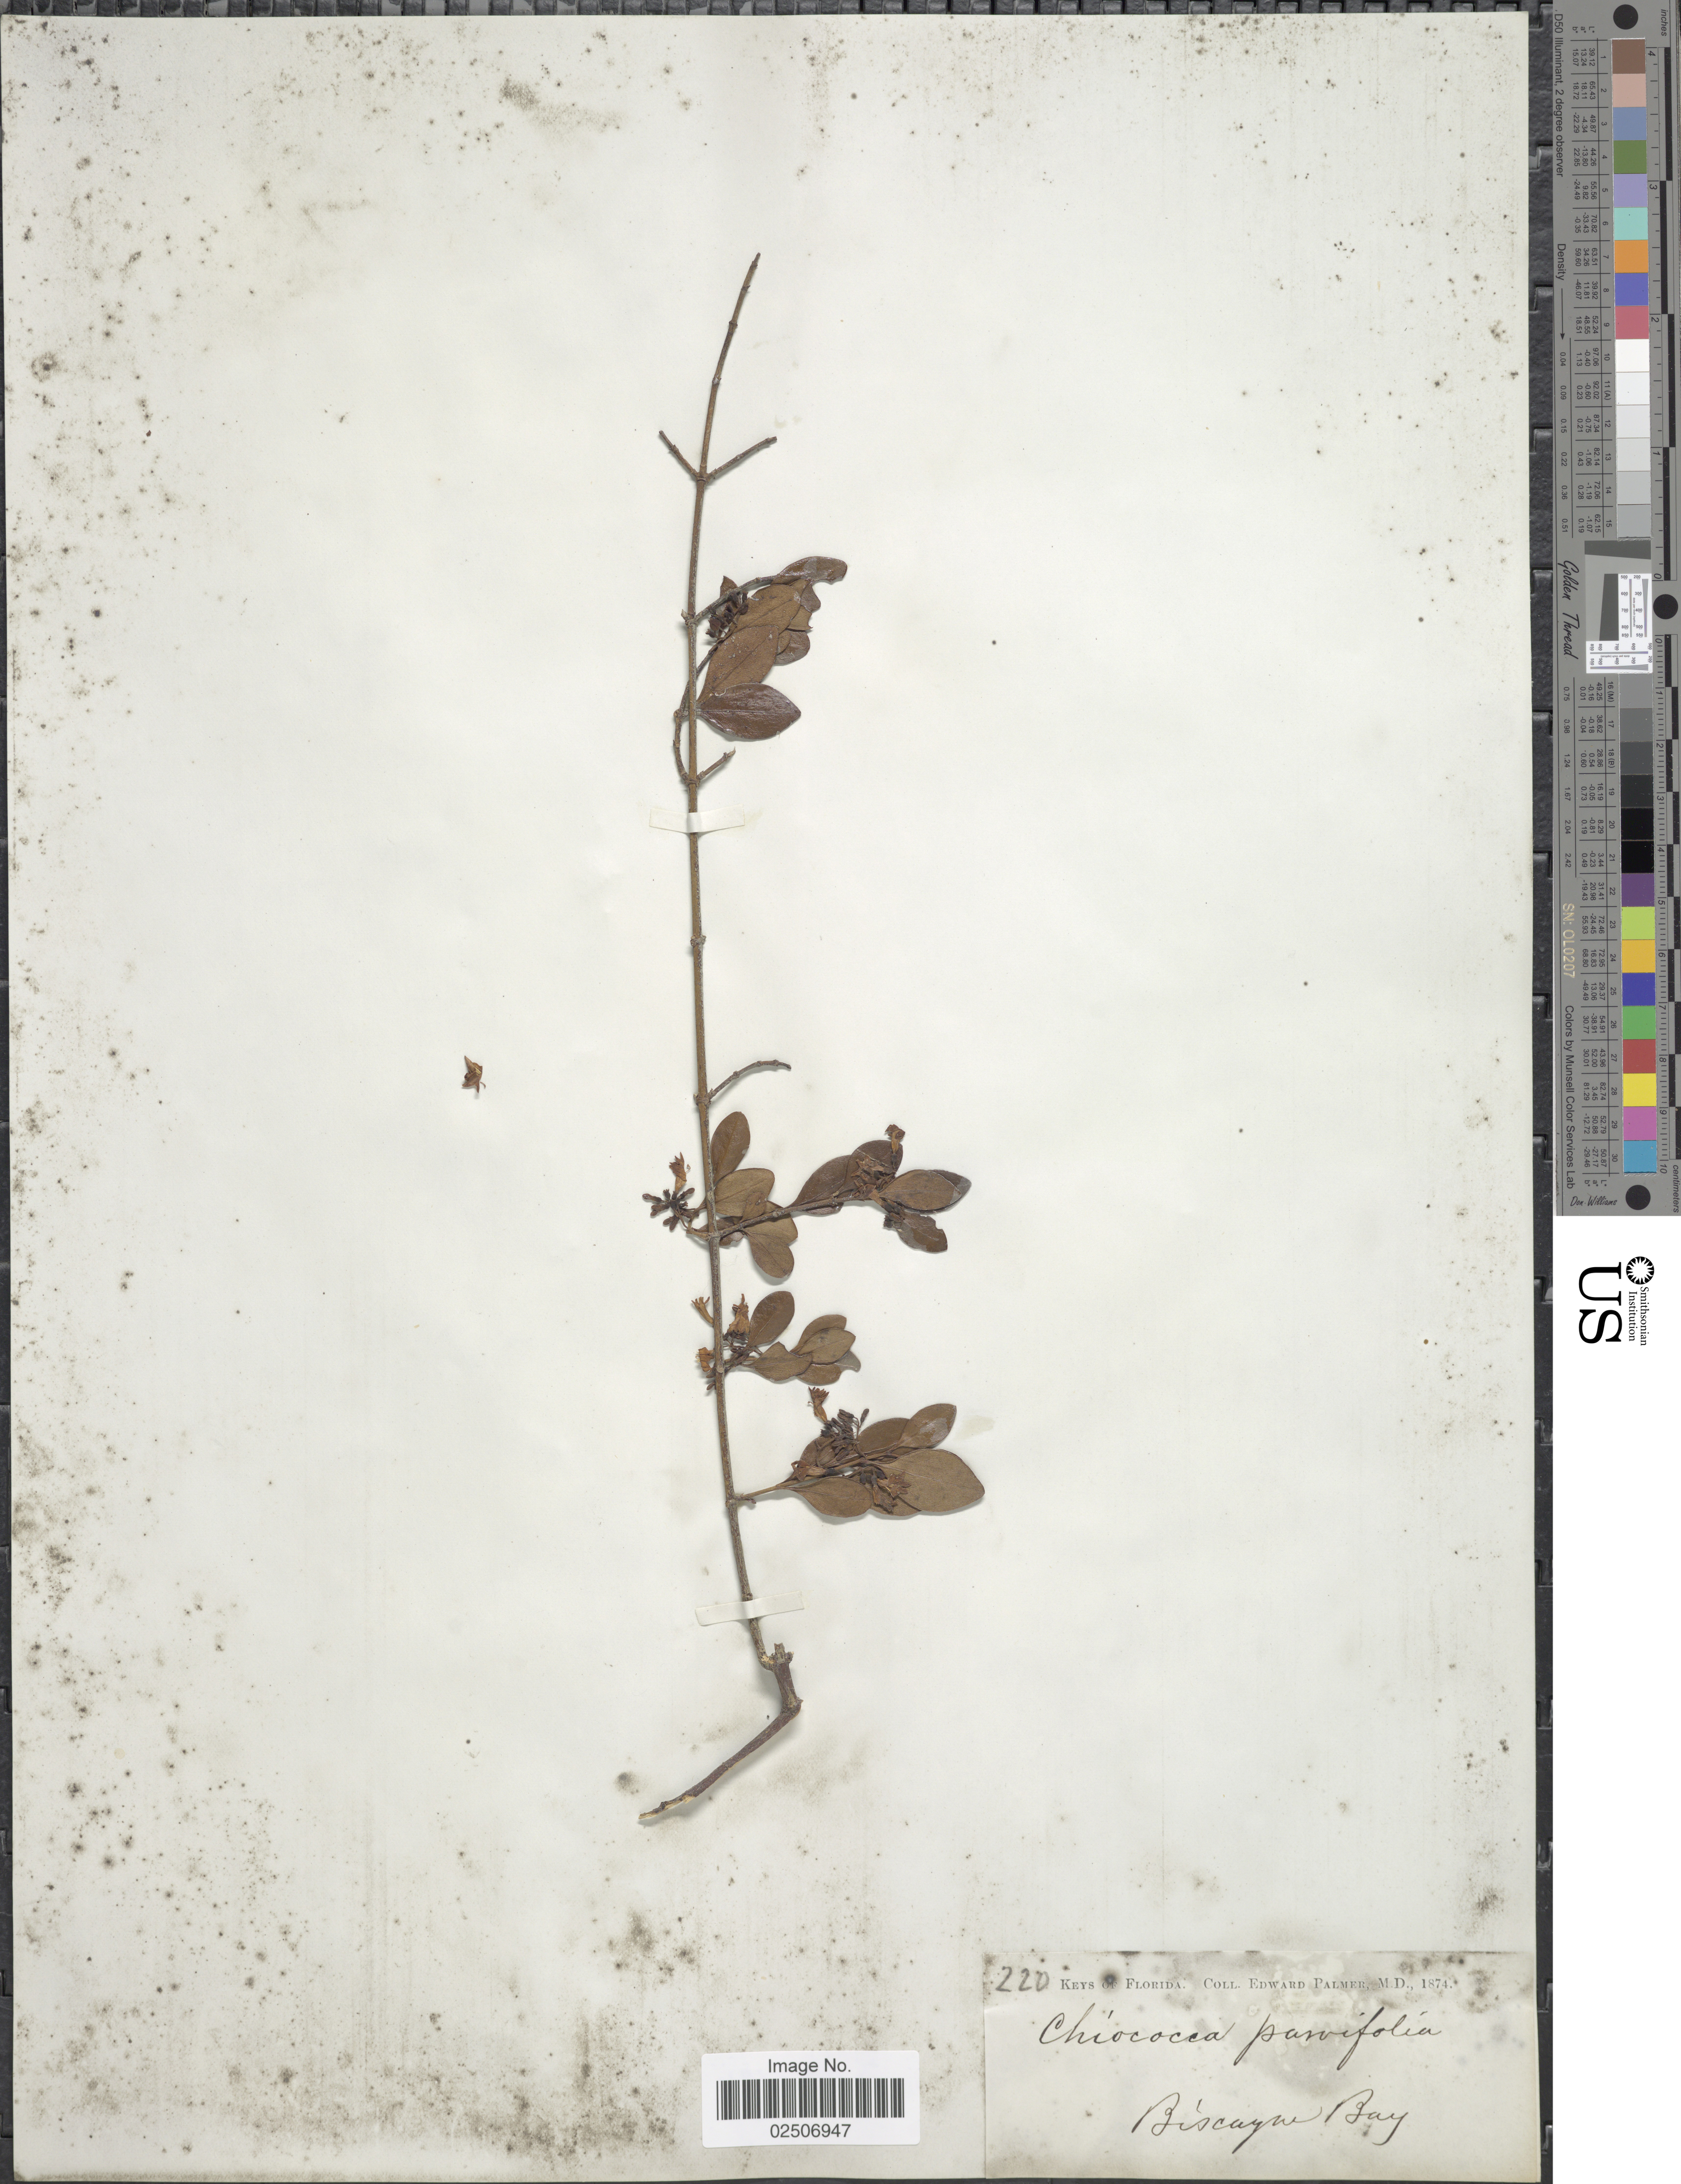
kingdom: Plantae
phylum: Tracheophyta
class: Magnoliopsida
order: Gentianales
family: Rubiaceae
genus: Chiococca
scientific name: Chiococca pinetorum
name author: Britton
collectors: E. Palmer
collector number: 220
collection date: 1874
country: United States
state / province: Florida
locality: Keys of Florida, Biscayne Bay